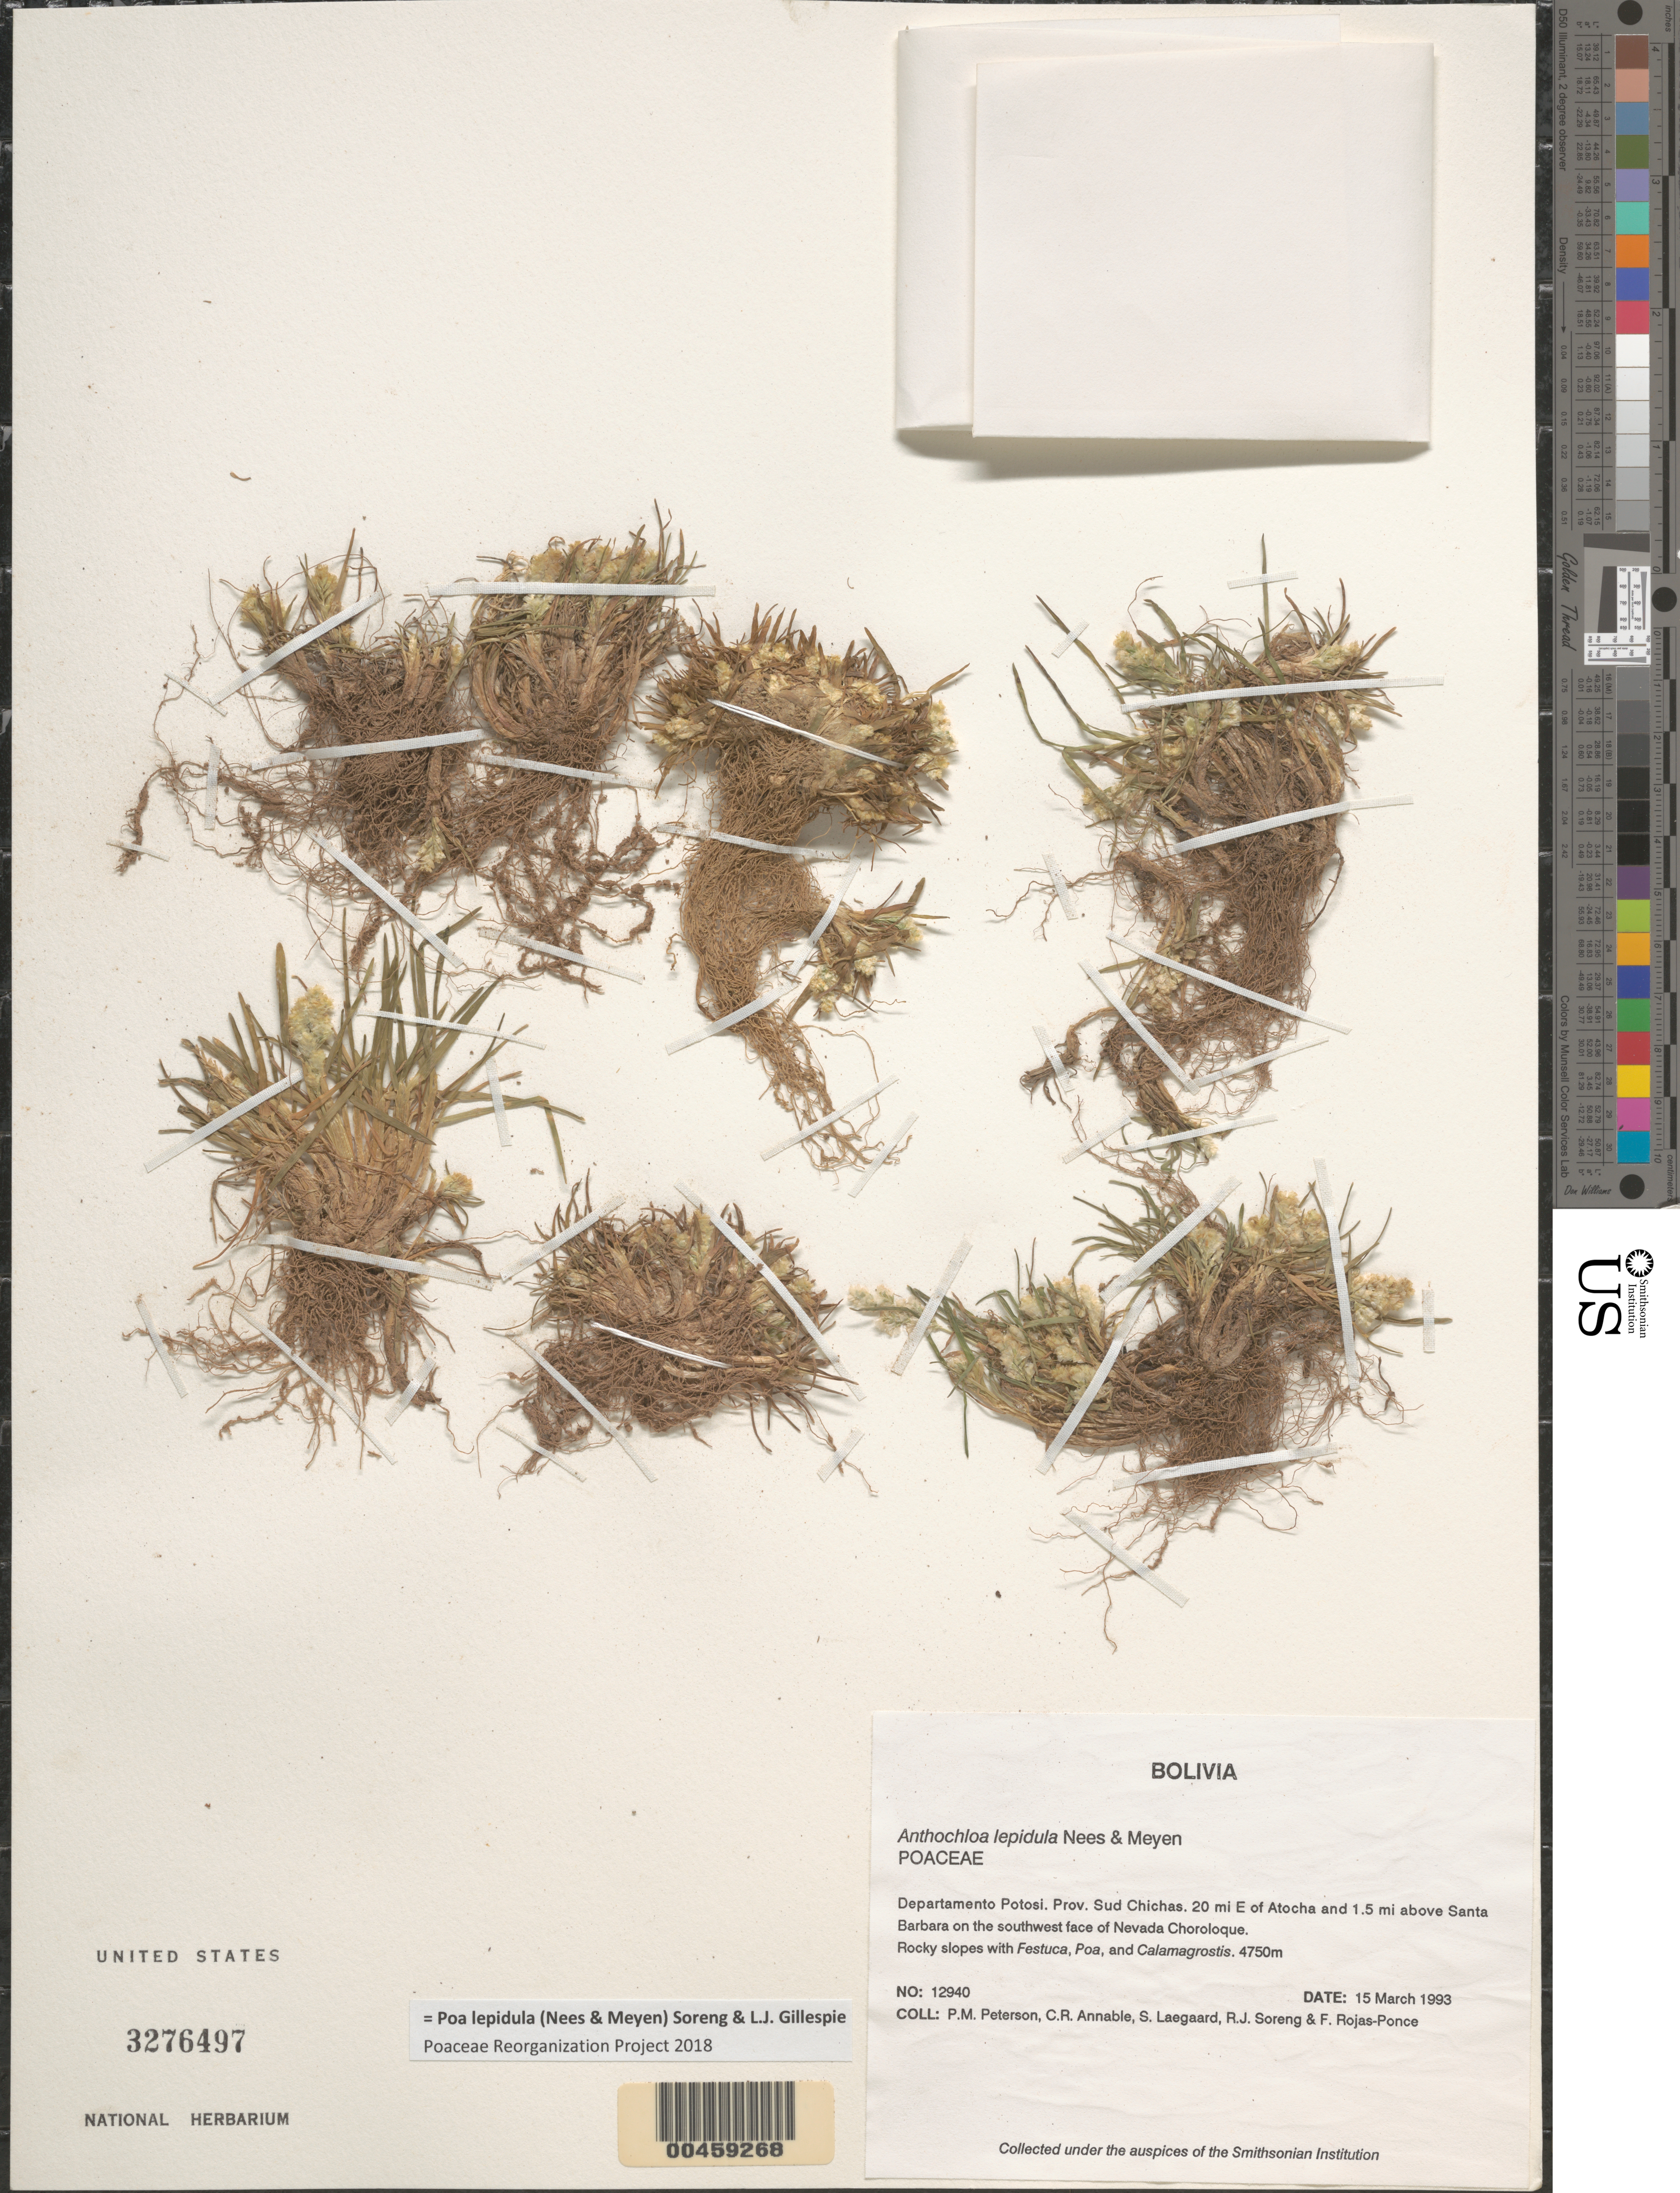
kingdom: Plantae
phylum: Tracheophyta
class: Liliopsida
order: Poales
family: Poaceae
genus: Poa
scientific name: Poa lepidula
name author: (Nees & Meyen) Soreng & L.J. Gillespie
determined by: Poaceae Reorganization Project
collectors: P. M. Peterson, C. R. Annable, S. Lægaard, R. J. Soreng & F. Rojas-Ponce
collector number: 12940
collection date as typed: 15 Mar 1993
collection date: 1993-03-15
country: Bolivia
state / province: Potosí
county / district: Sud Chichas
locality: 20 mi E of Atocha and 1.5 mi above Santa Barbara on the SW face of Nevada Choroloque.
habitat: Rocky slopes with Festuca, Poa, and Calamagrostis.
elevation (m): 4750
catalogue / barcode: US 3276497